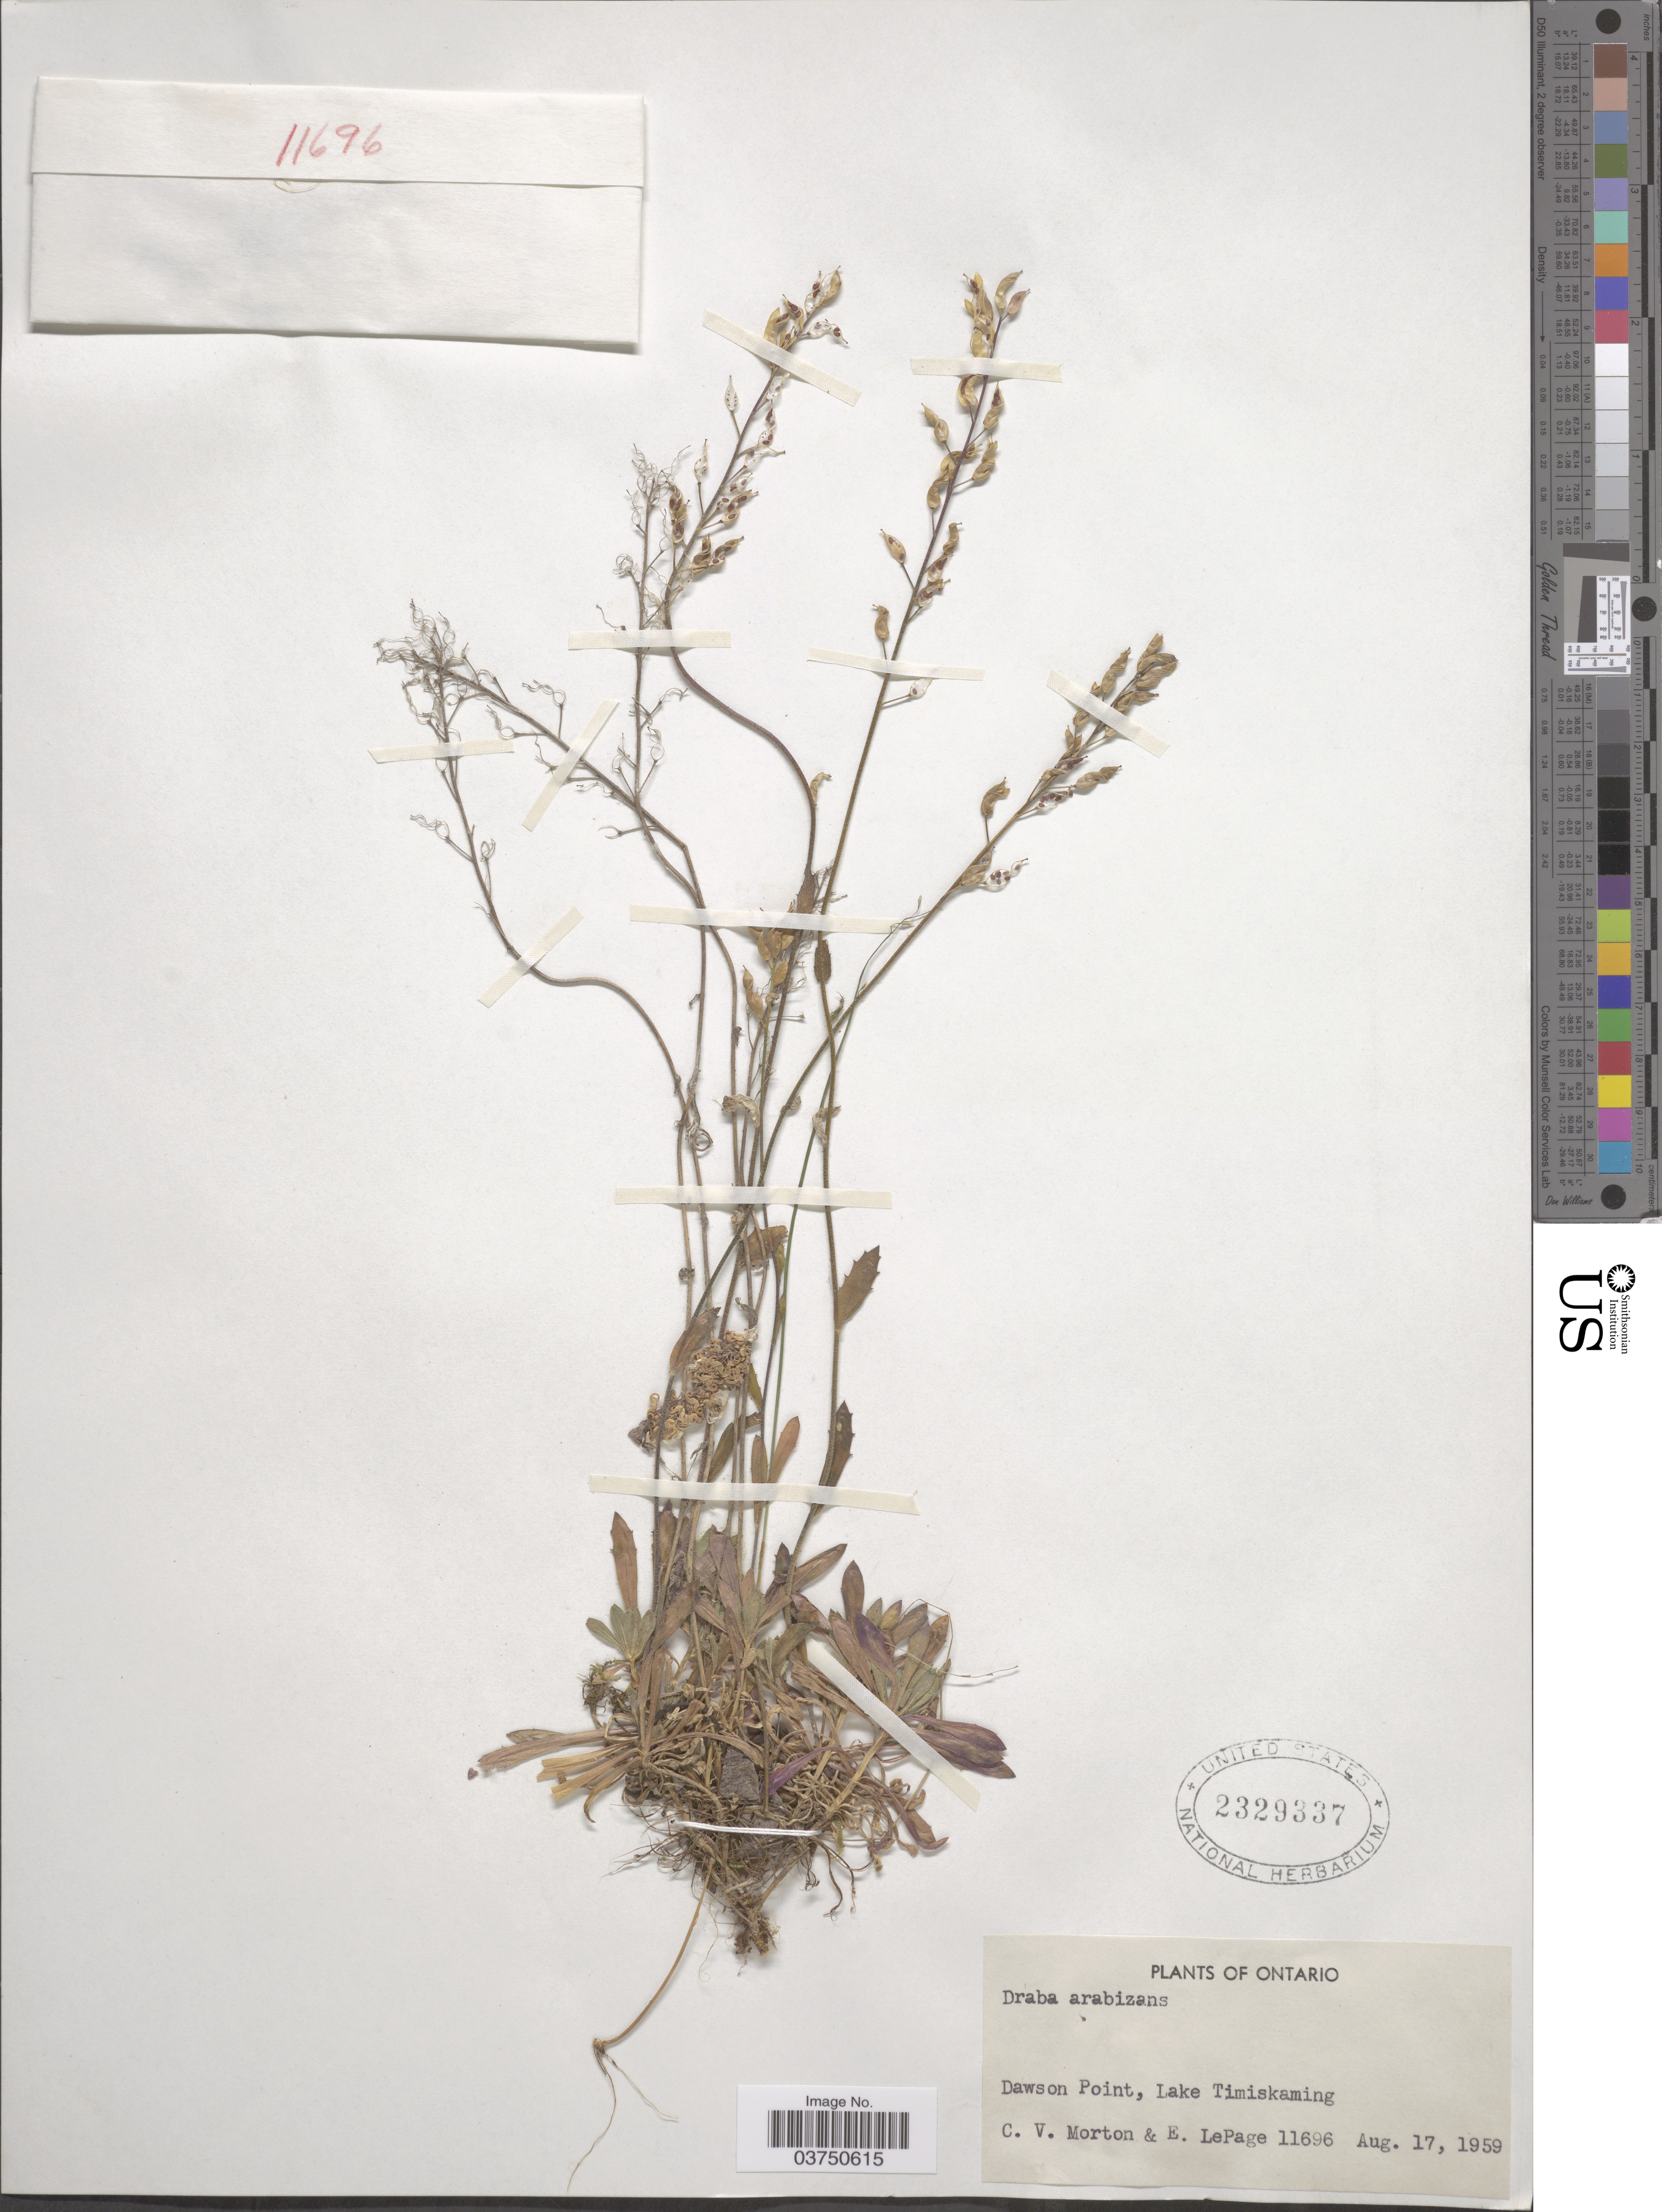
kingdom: Plantae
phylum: Tracheophyta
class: Magnoliopsida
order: Brassicales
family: Brassicaceae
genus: Draba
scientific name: Draba arabisans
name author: Michx.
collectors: C. V. Morton & E. Lepage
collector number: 11696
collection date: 1959-08-17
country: Canada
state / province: Ontario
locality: Dawson Point, Lake Timiskaming.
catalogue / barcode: US 2329337